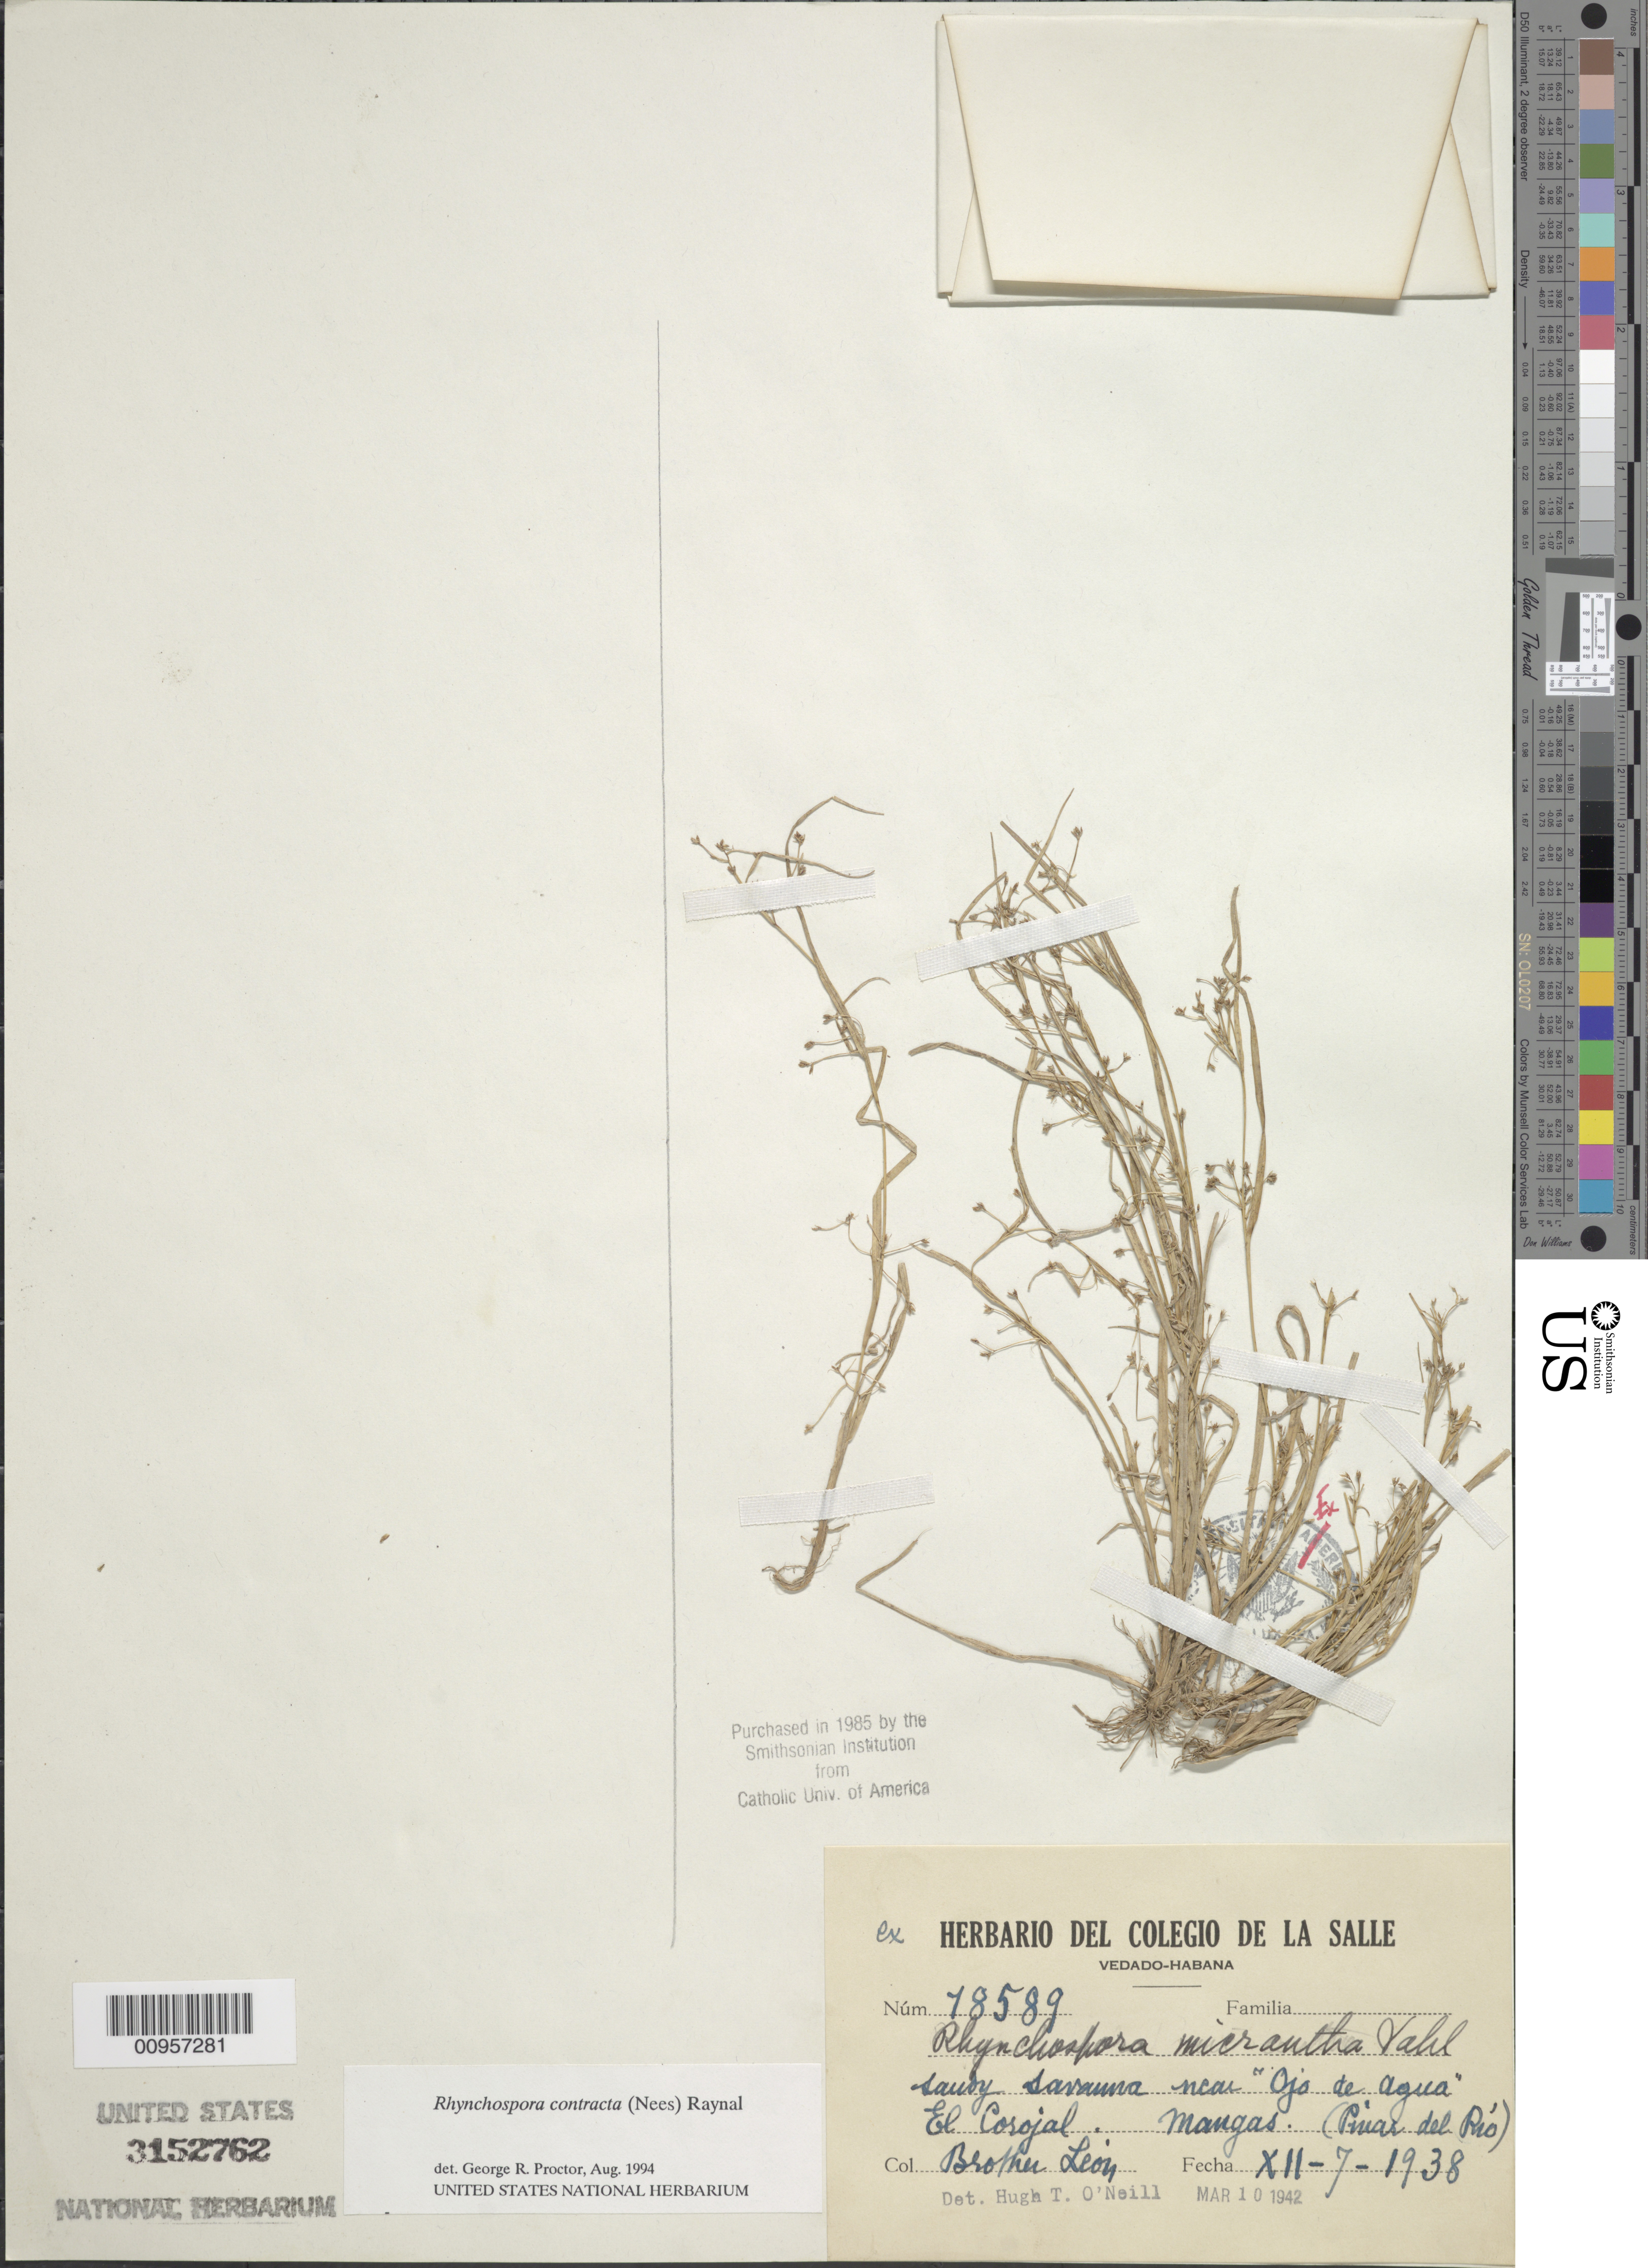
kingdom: Plantae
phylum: Tracheophyta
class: Liliopsida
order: Poales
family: Cyperaceae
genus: Rhynchospora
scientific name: Rhynchospora contracta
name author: (Nees) J. Raynal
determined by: Proctor, G. R.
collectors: Bro. León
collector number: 18589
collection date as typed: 07 Dec 1938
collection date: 1938-12-07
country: Cuba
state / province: Pinar del Rio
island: Cuba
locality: Savanna near "Ojo de Agua", El Corojal, Mangas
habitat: Sandy savanna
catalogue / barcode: US 3152762